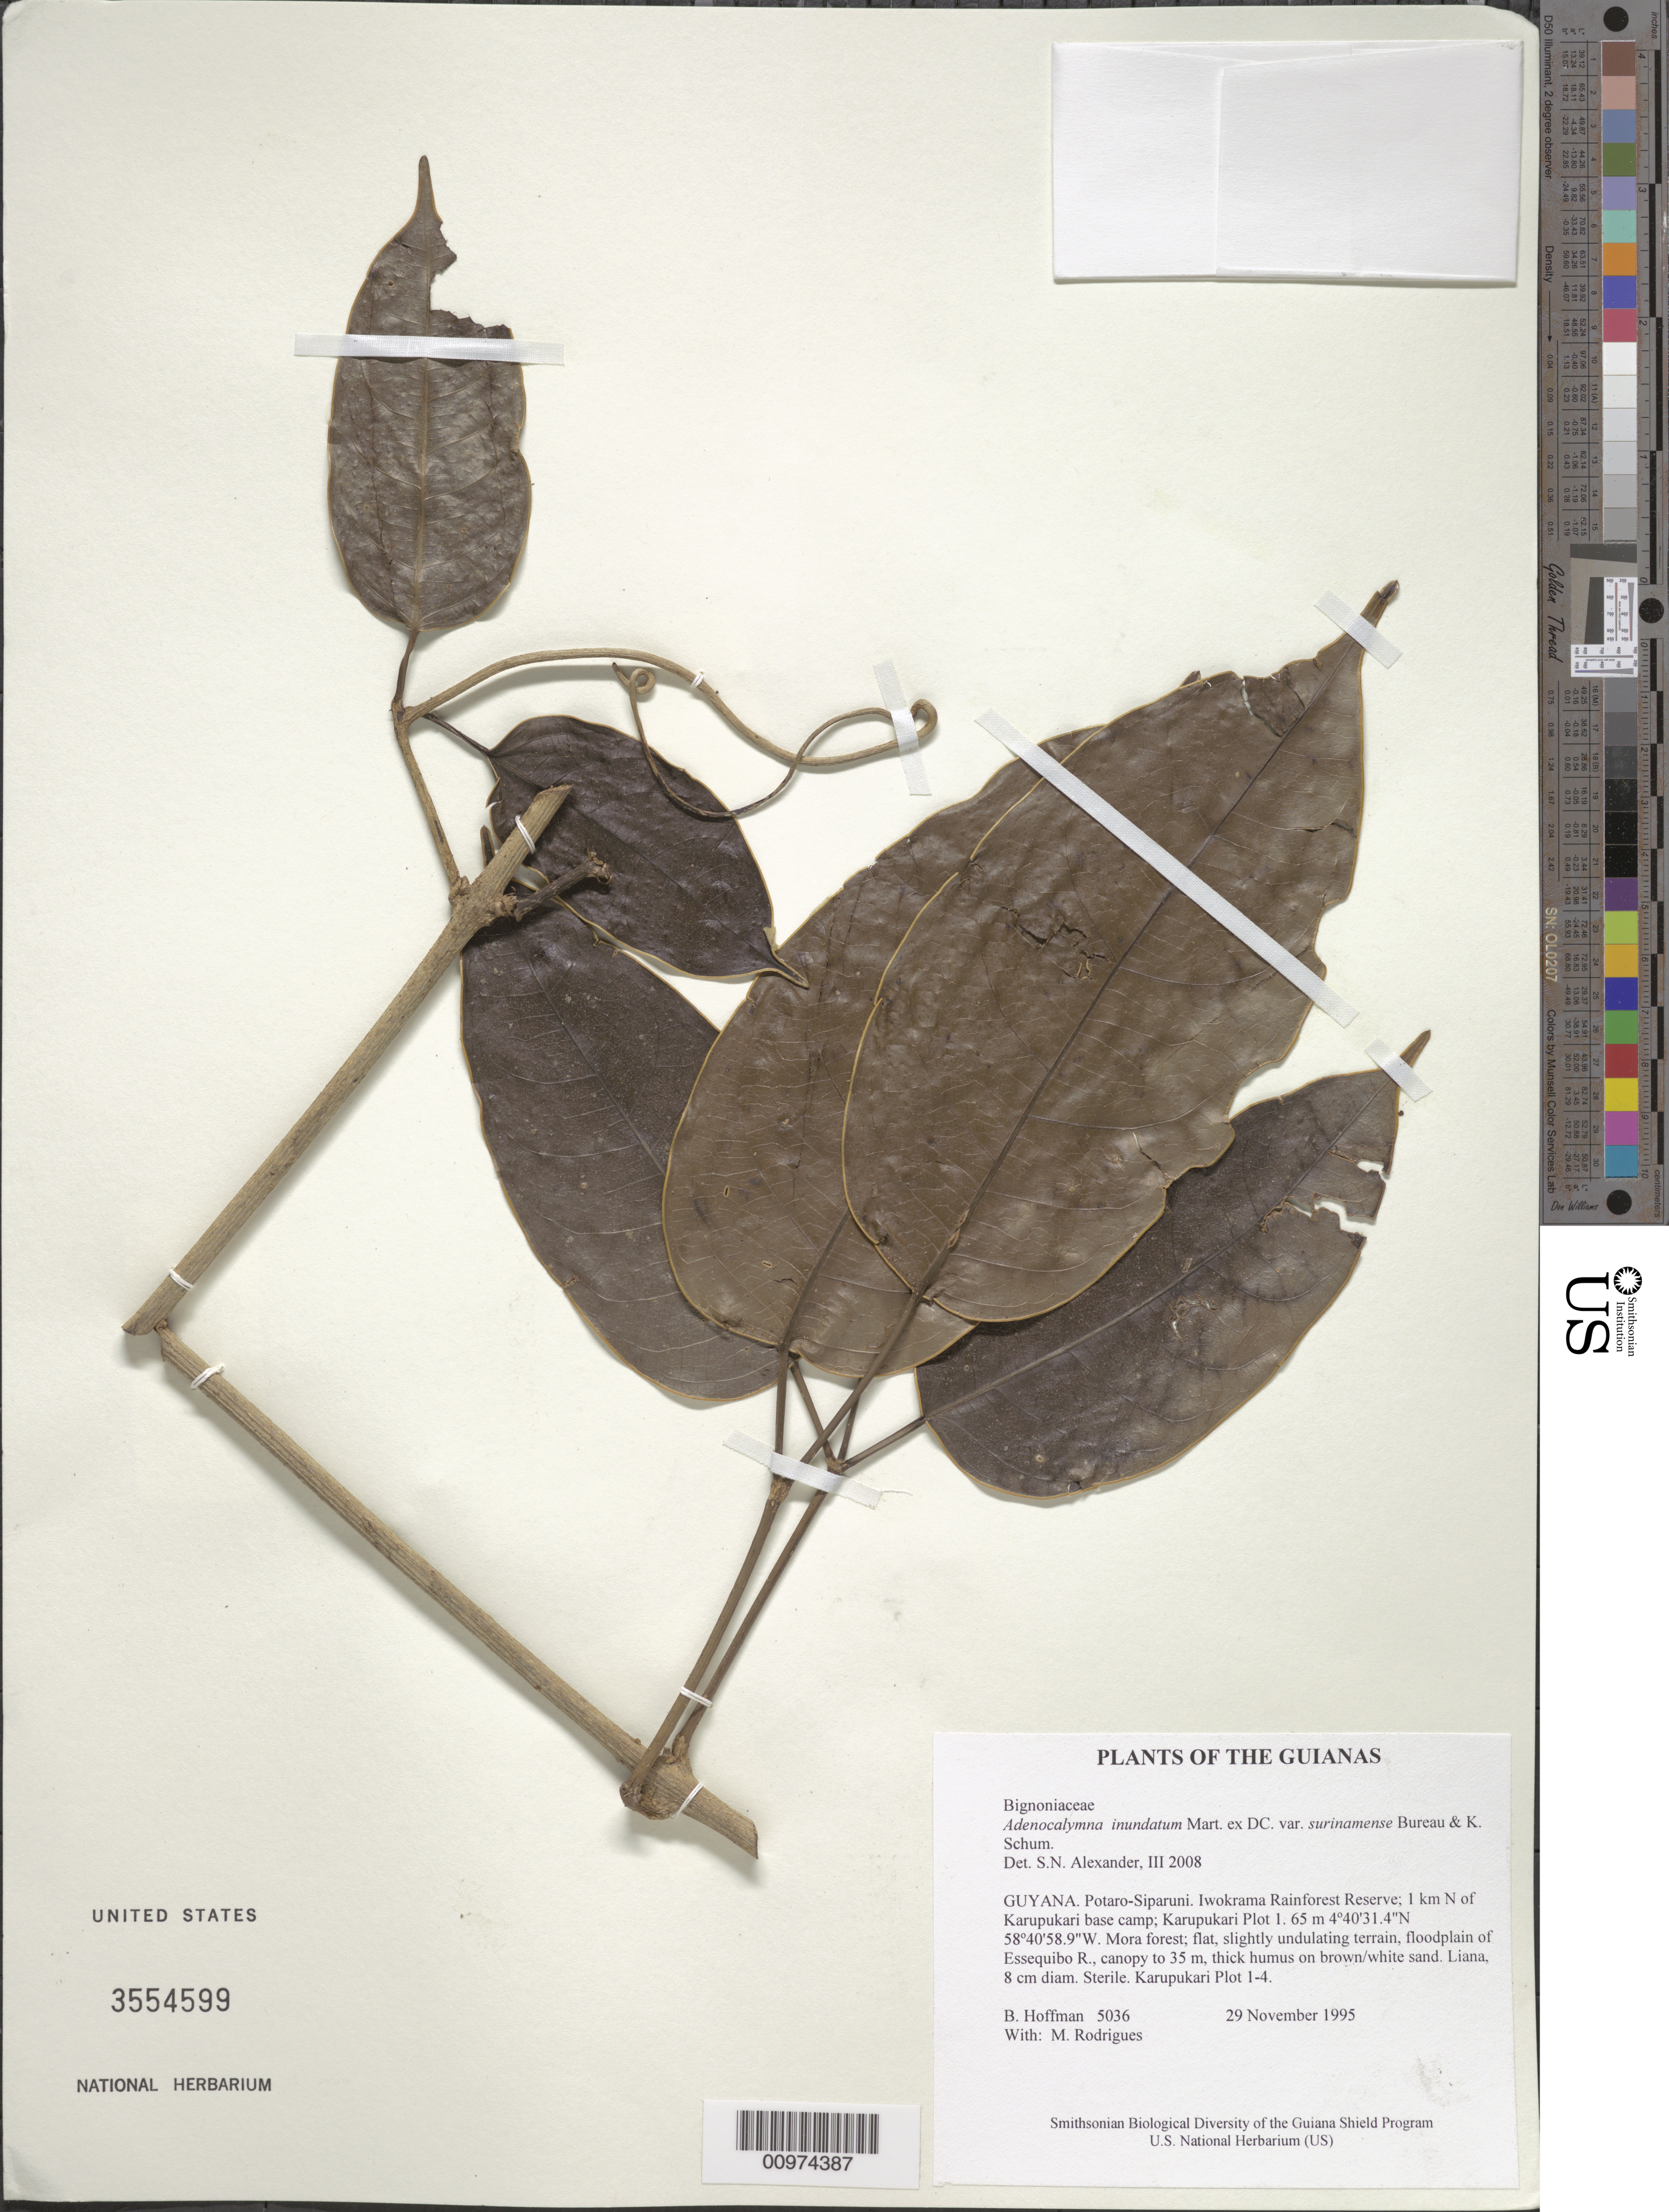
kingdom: Plantae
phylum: Tracheophyta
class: Magnoliopsida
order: Lamiales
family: Bignoniaceae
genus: Adenocalymma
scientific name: Adenocalymma inundatum var. surinamense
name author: Bureau & K. Schum.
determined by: Alexander, S. N.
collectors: B. Hoffman & M. T. Rodrigues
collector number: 5036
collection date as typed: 29 November 1995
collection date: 1995-11-29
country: Guyana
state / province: Potaro-Siparuni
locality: Iwokrama Rainforest Reserve; 1 km N of Karupukari base camp; Karupukari Plot 1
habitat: Mora forest; flat, slightly undulating terrain, floodplain of Essequibo R., canopy to 35 m, thick humus on brown/white sand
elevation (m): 65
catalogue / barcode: US 3554599